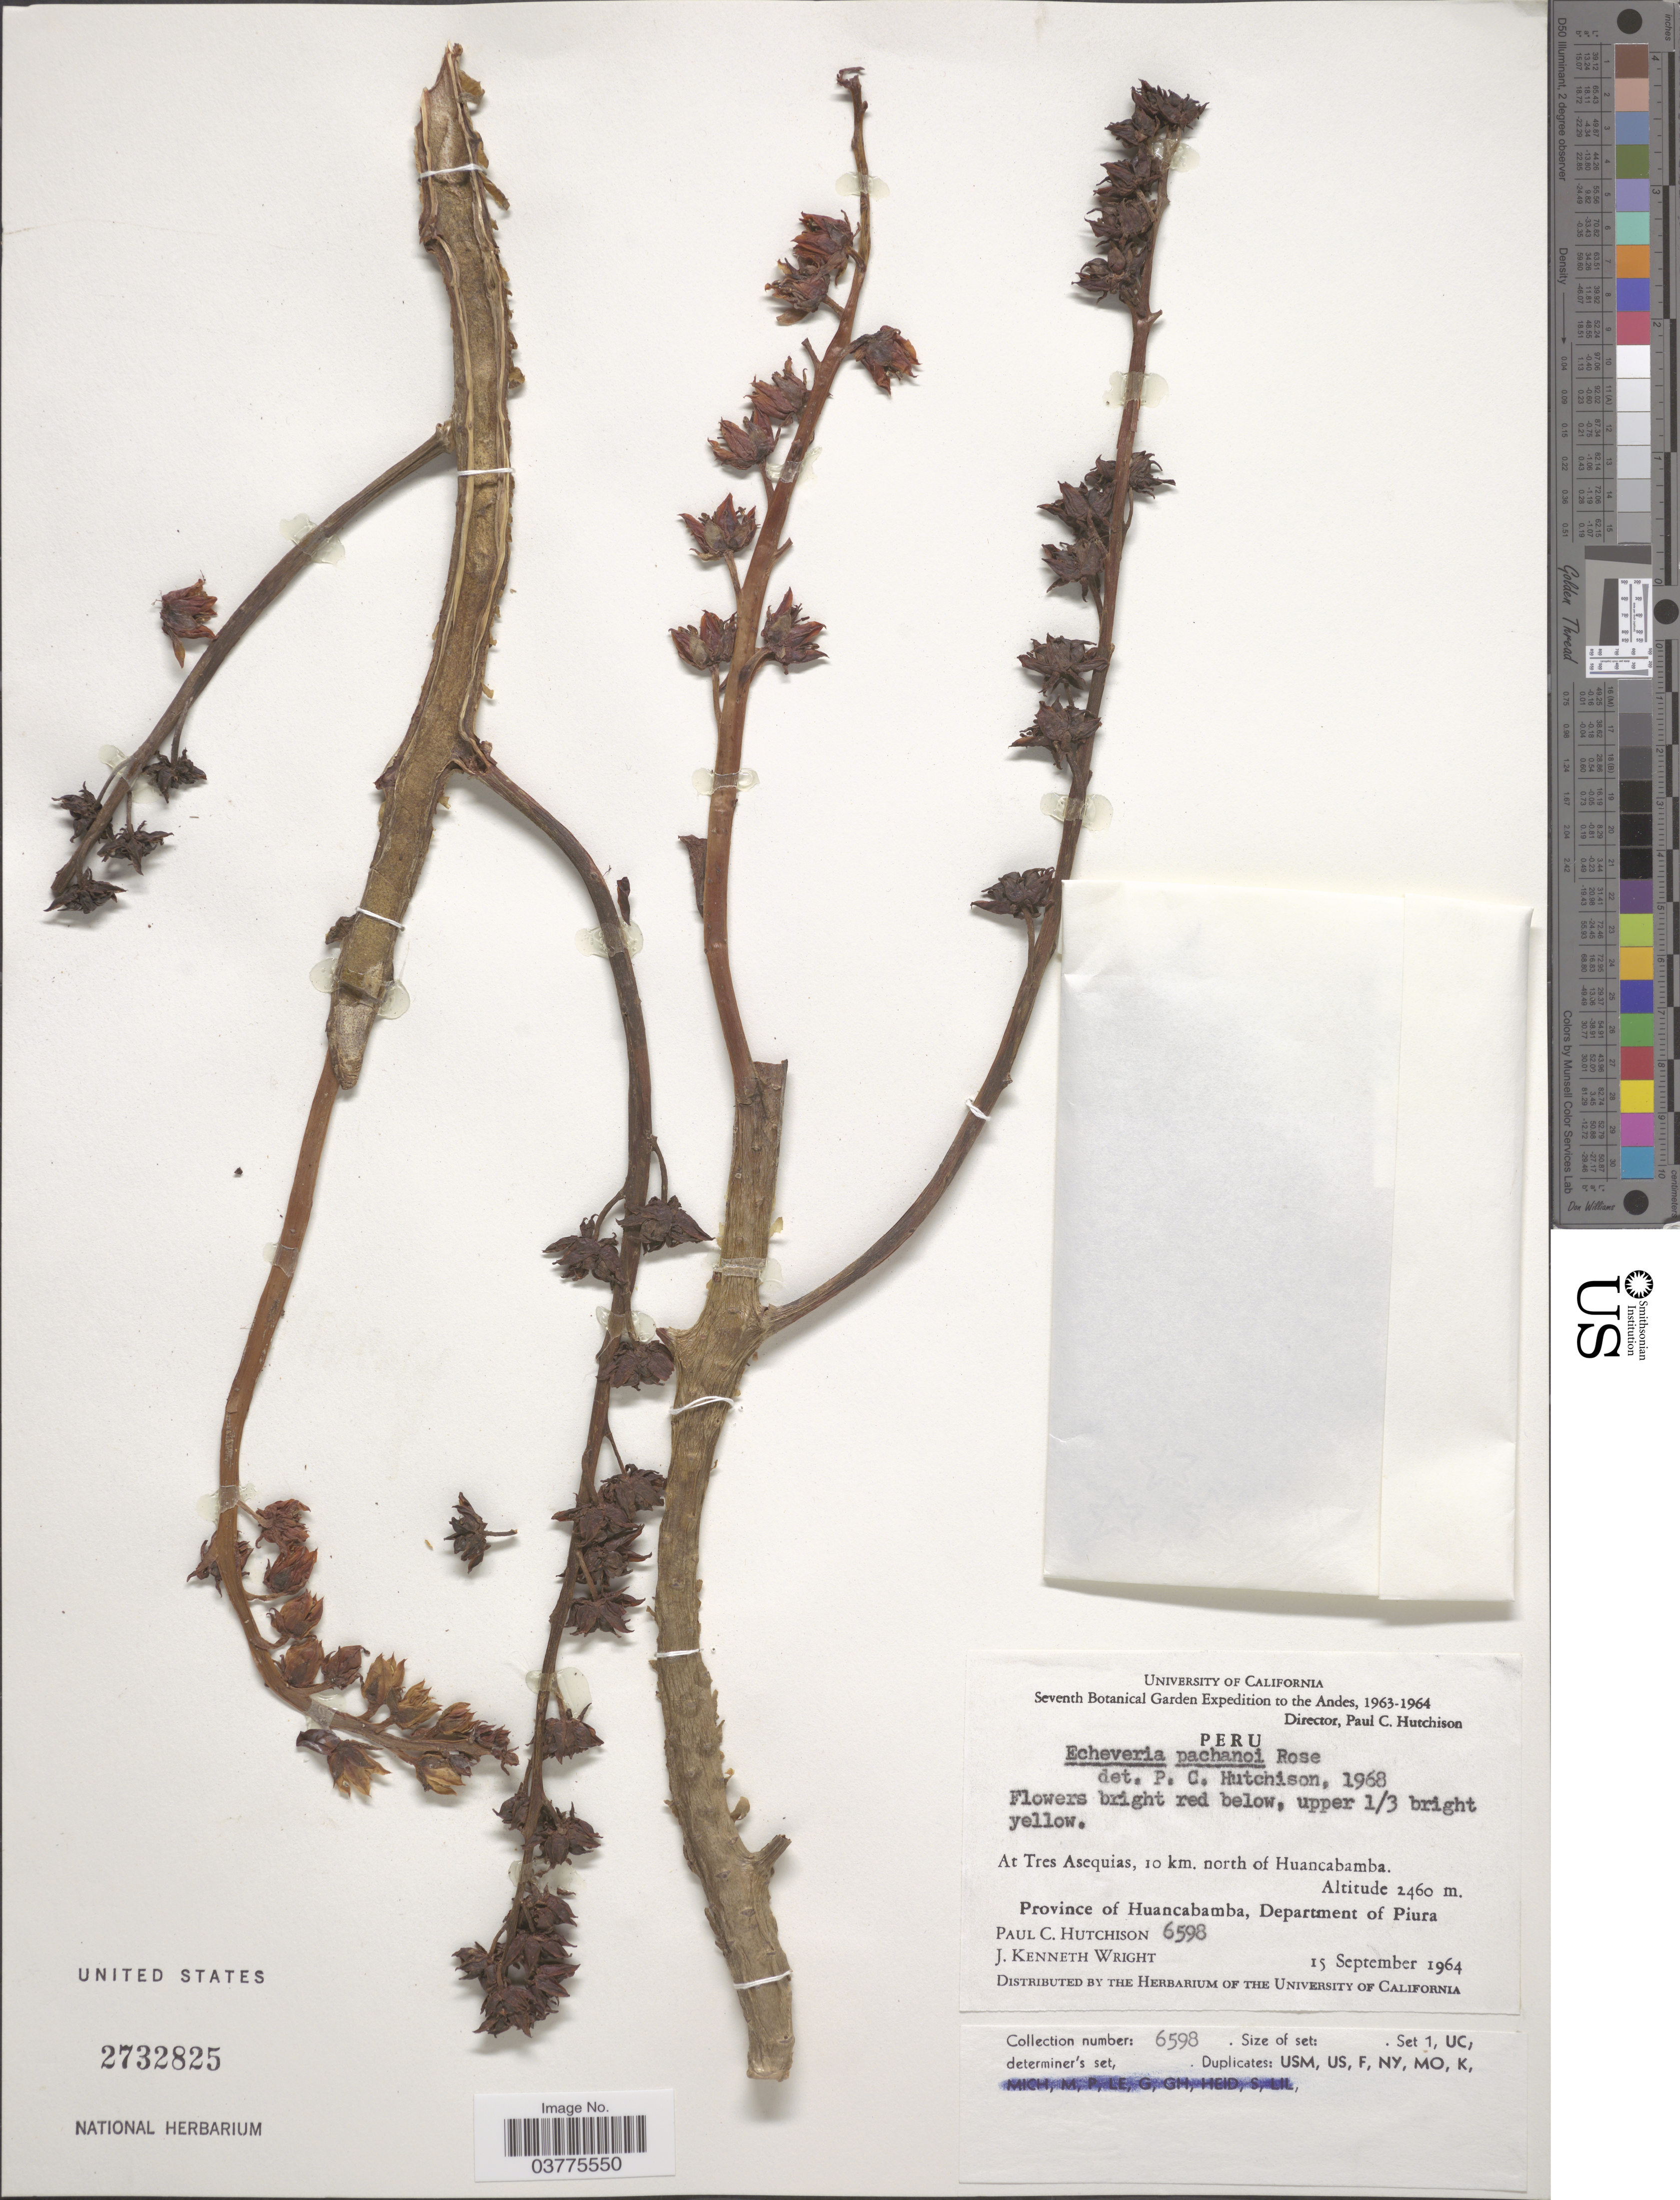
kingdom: Plantae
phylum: Tracheophyta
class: Magnoliopsida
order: Saxifragales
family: Crassulaceae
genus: Echeveria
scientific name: Echeveria pachanoi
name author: Rose ex Poelln.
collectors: P. C. Hutchison & J. K. Wright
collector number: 6598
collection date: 1964-09-15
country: Peru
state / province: Piura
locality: At Tres Asequias, 10 km north of Huancabamba. Province of Huancabamba, Department of Piura.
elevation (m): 2460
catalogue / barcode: US 2732825